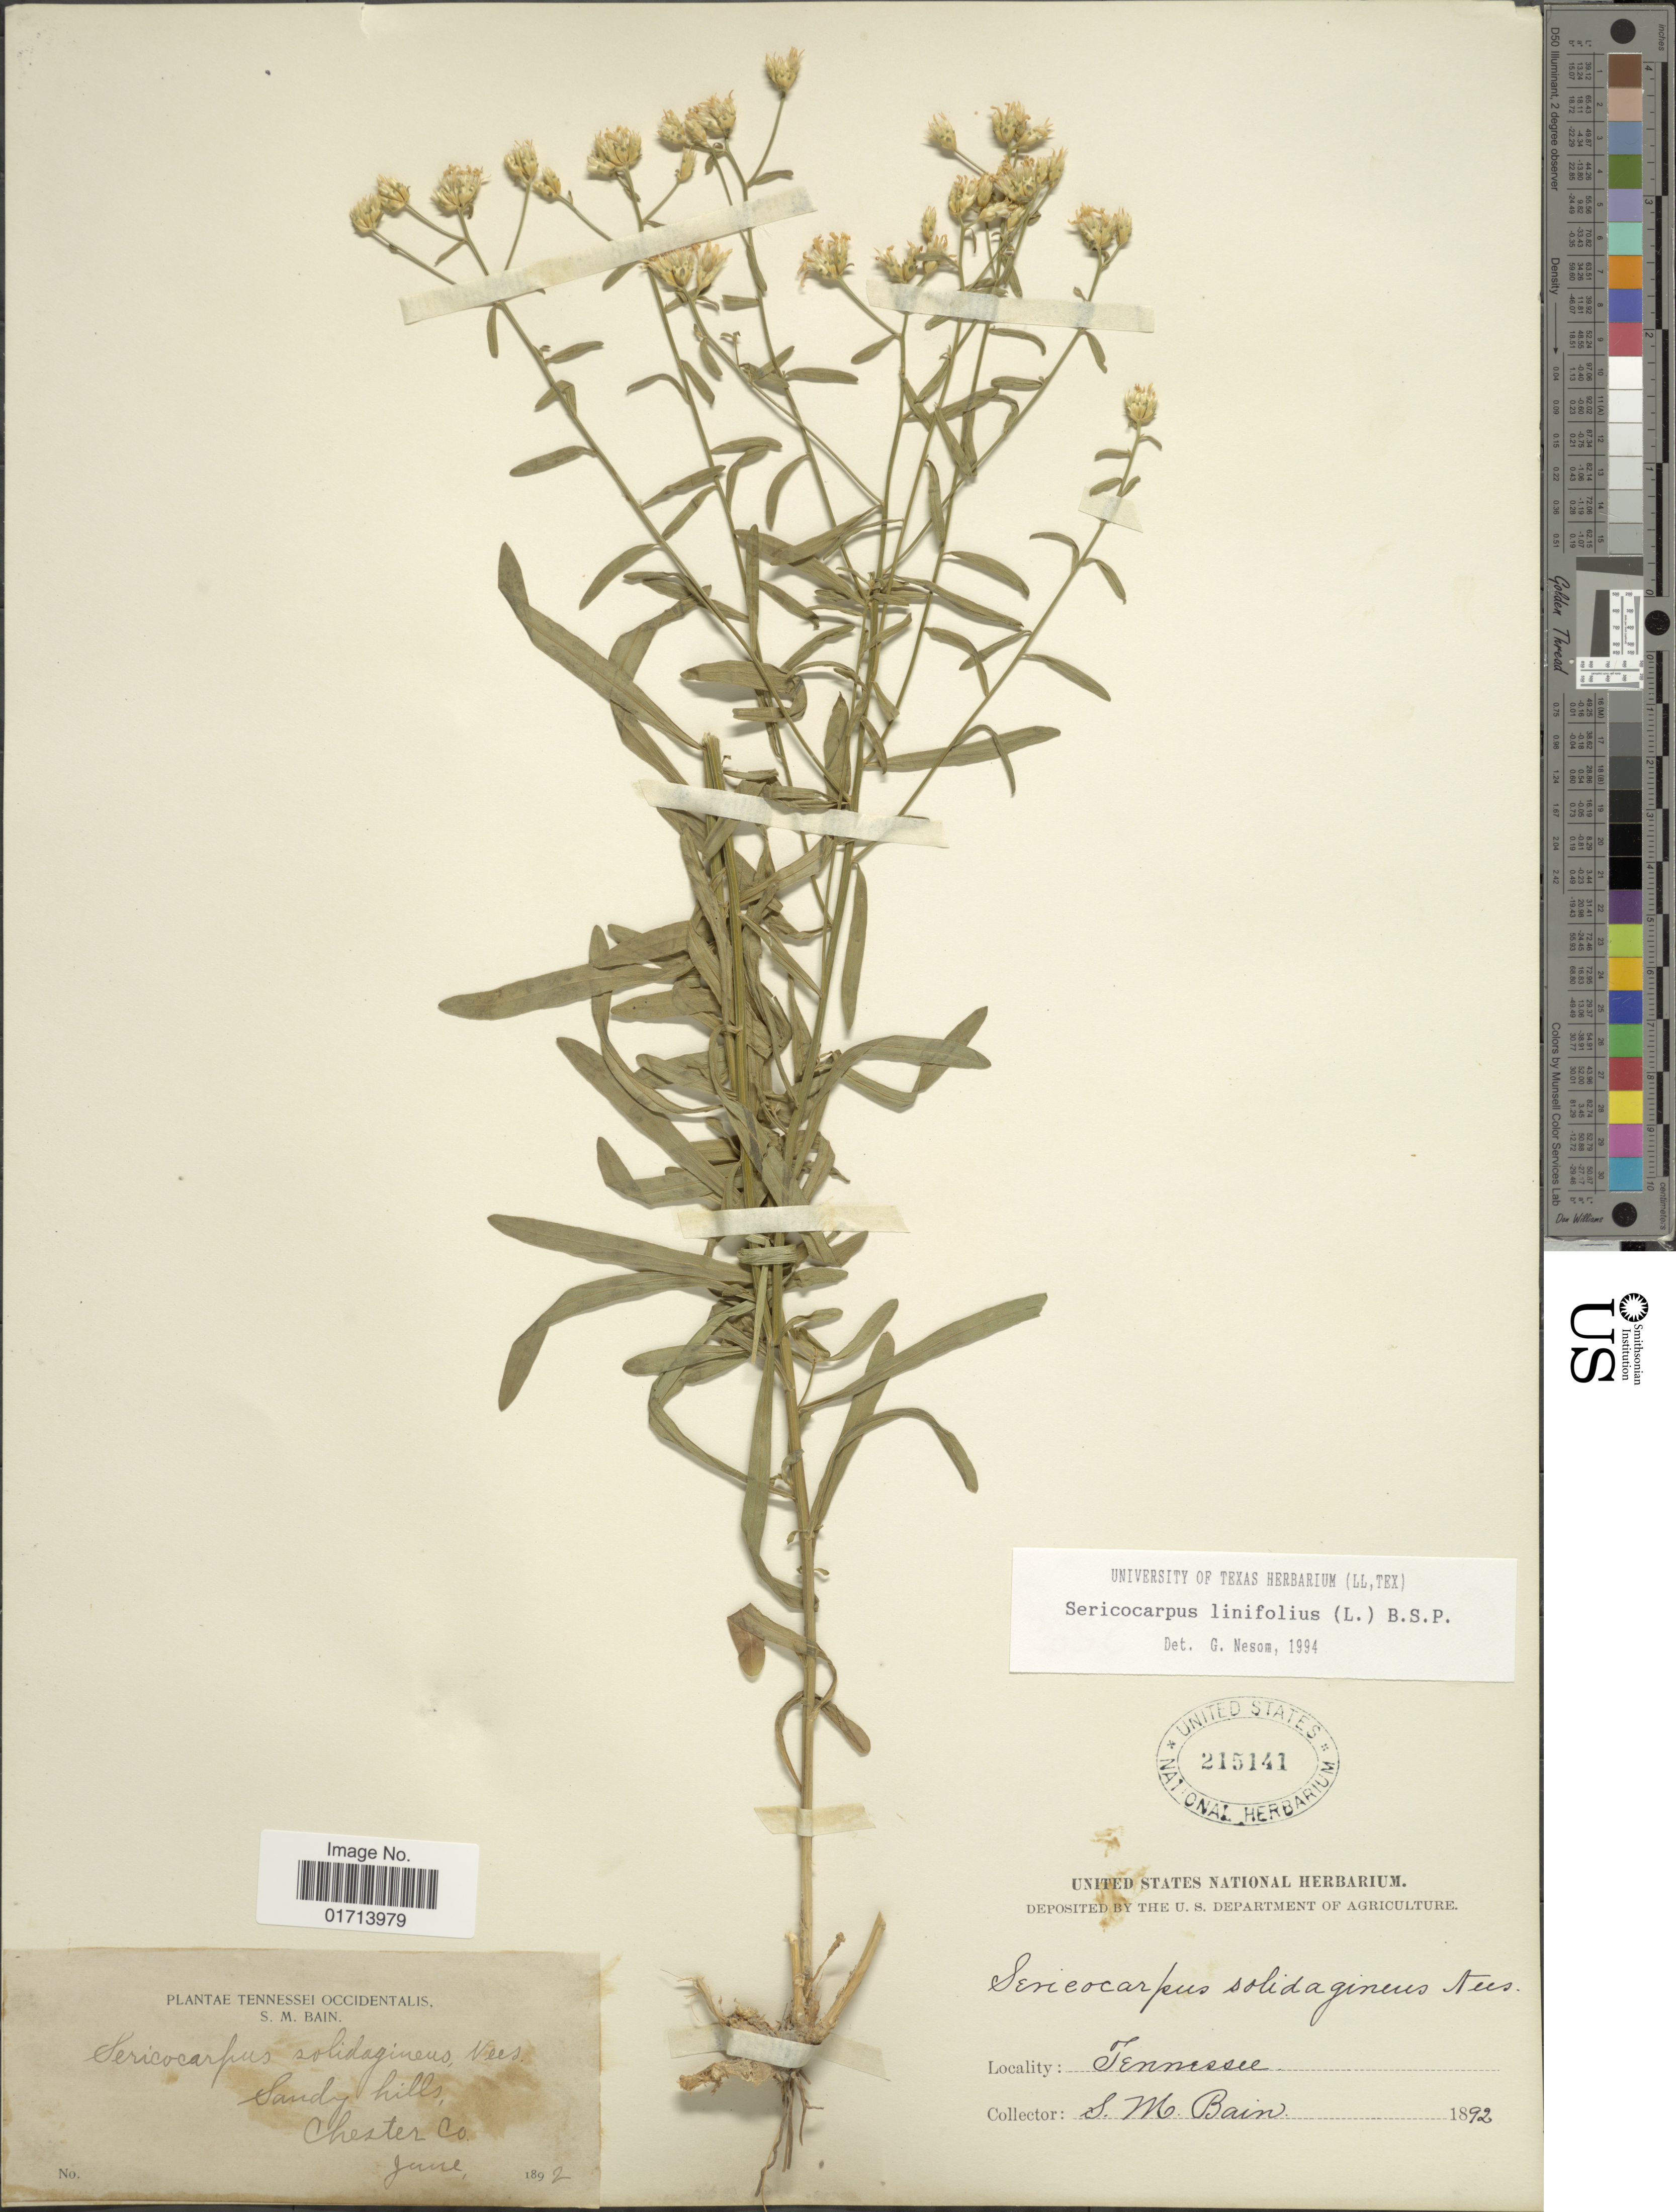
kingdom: Plantae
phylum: Tracheophyta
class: Magnoliopsida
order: Asterales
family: Asteraceae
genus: Sericocarpus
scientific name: Sericocarpus linifolius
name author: (L.) Britton, Stearns & Poggenb.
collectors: S. M. Bain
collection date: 1892-06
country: United States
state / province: Tennessee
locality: Chester Co.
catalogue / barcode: US 215141